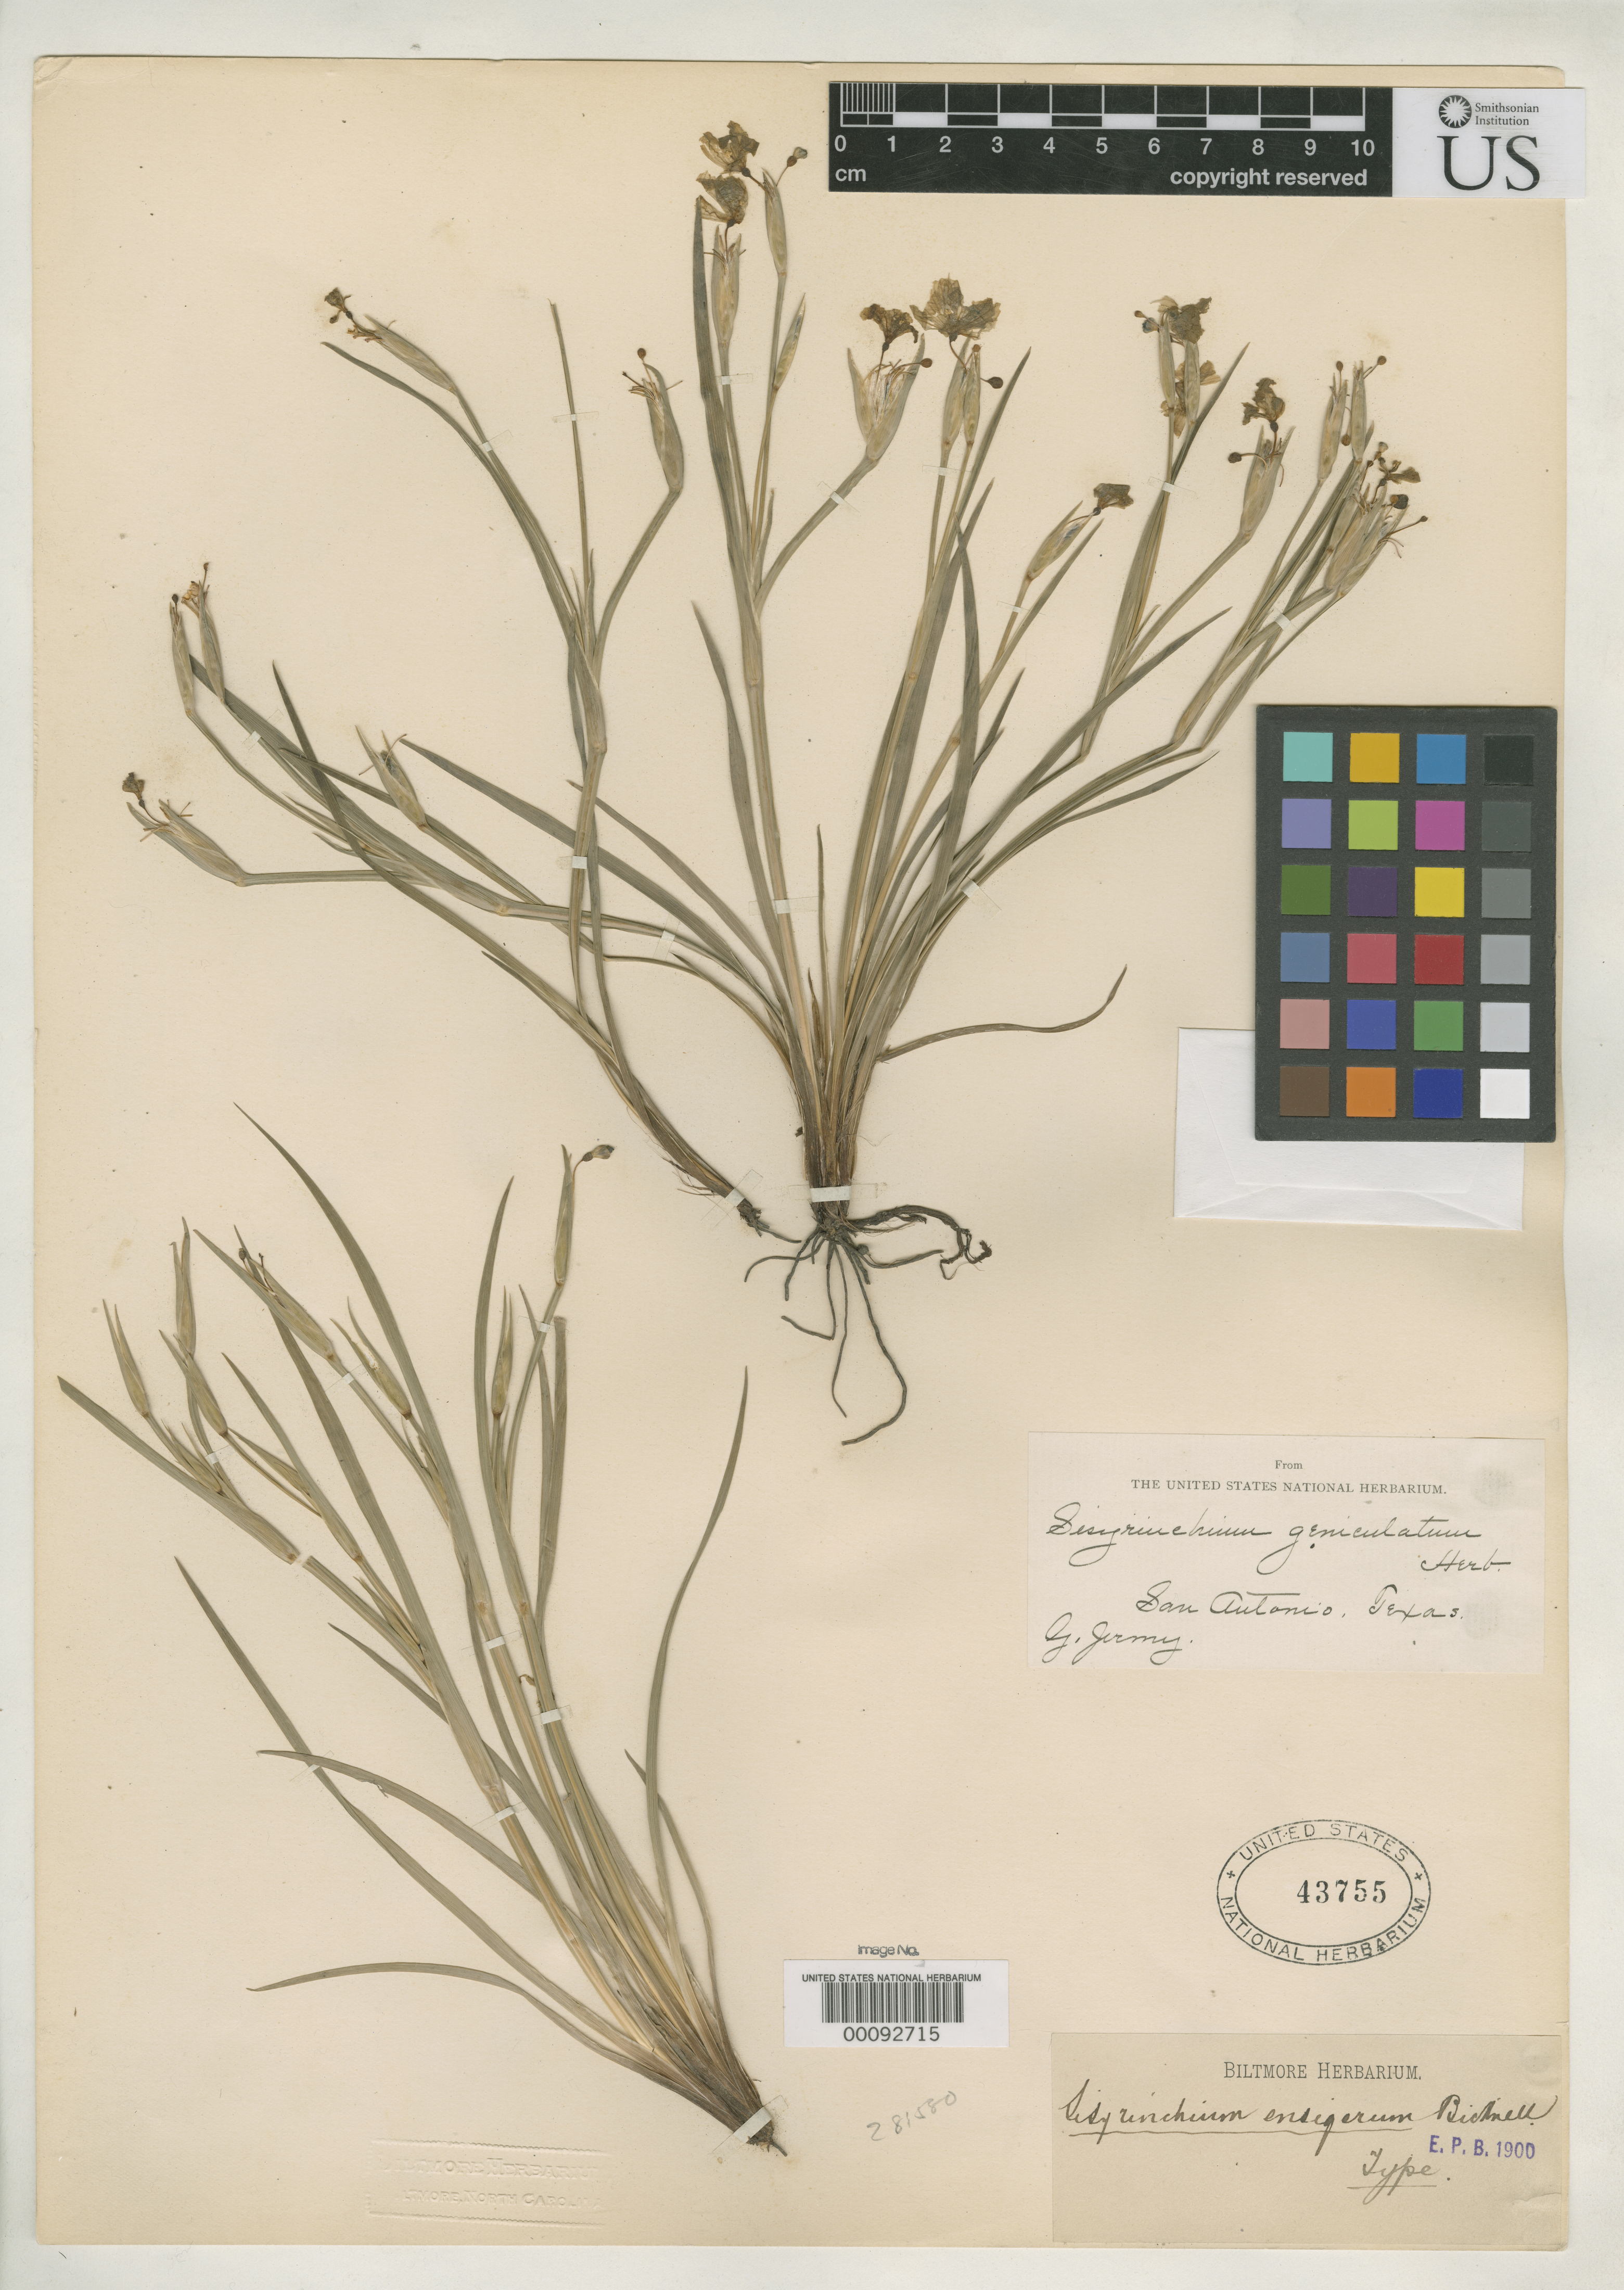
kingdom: Plantae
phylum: Tracheophyta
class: Liliopsida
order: Asparagales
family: Iridaceae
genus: Sisyrinchium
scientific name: Sisyrinchium ensigerum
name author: E.P. Bicknell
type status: Isotype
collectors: G. Jermy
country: United States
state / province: Texas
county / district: Bexar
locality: San Antonio.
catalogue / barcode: US 43755